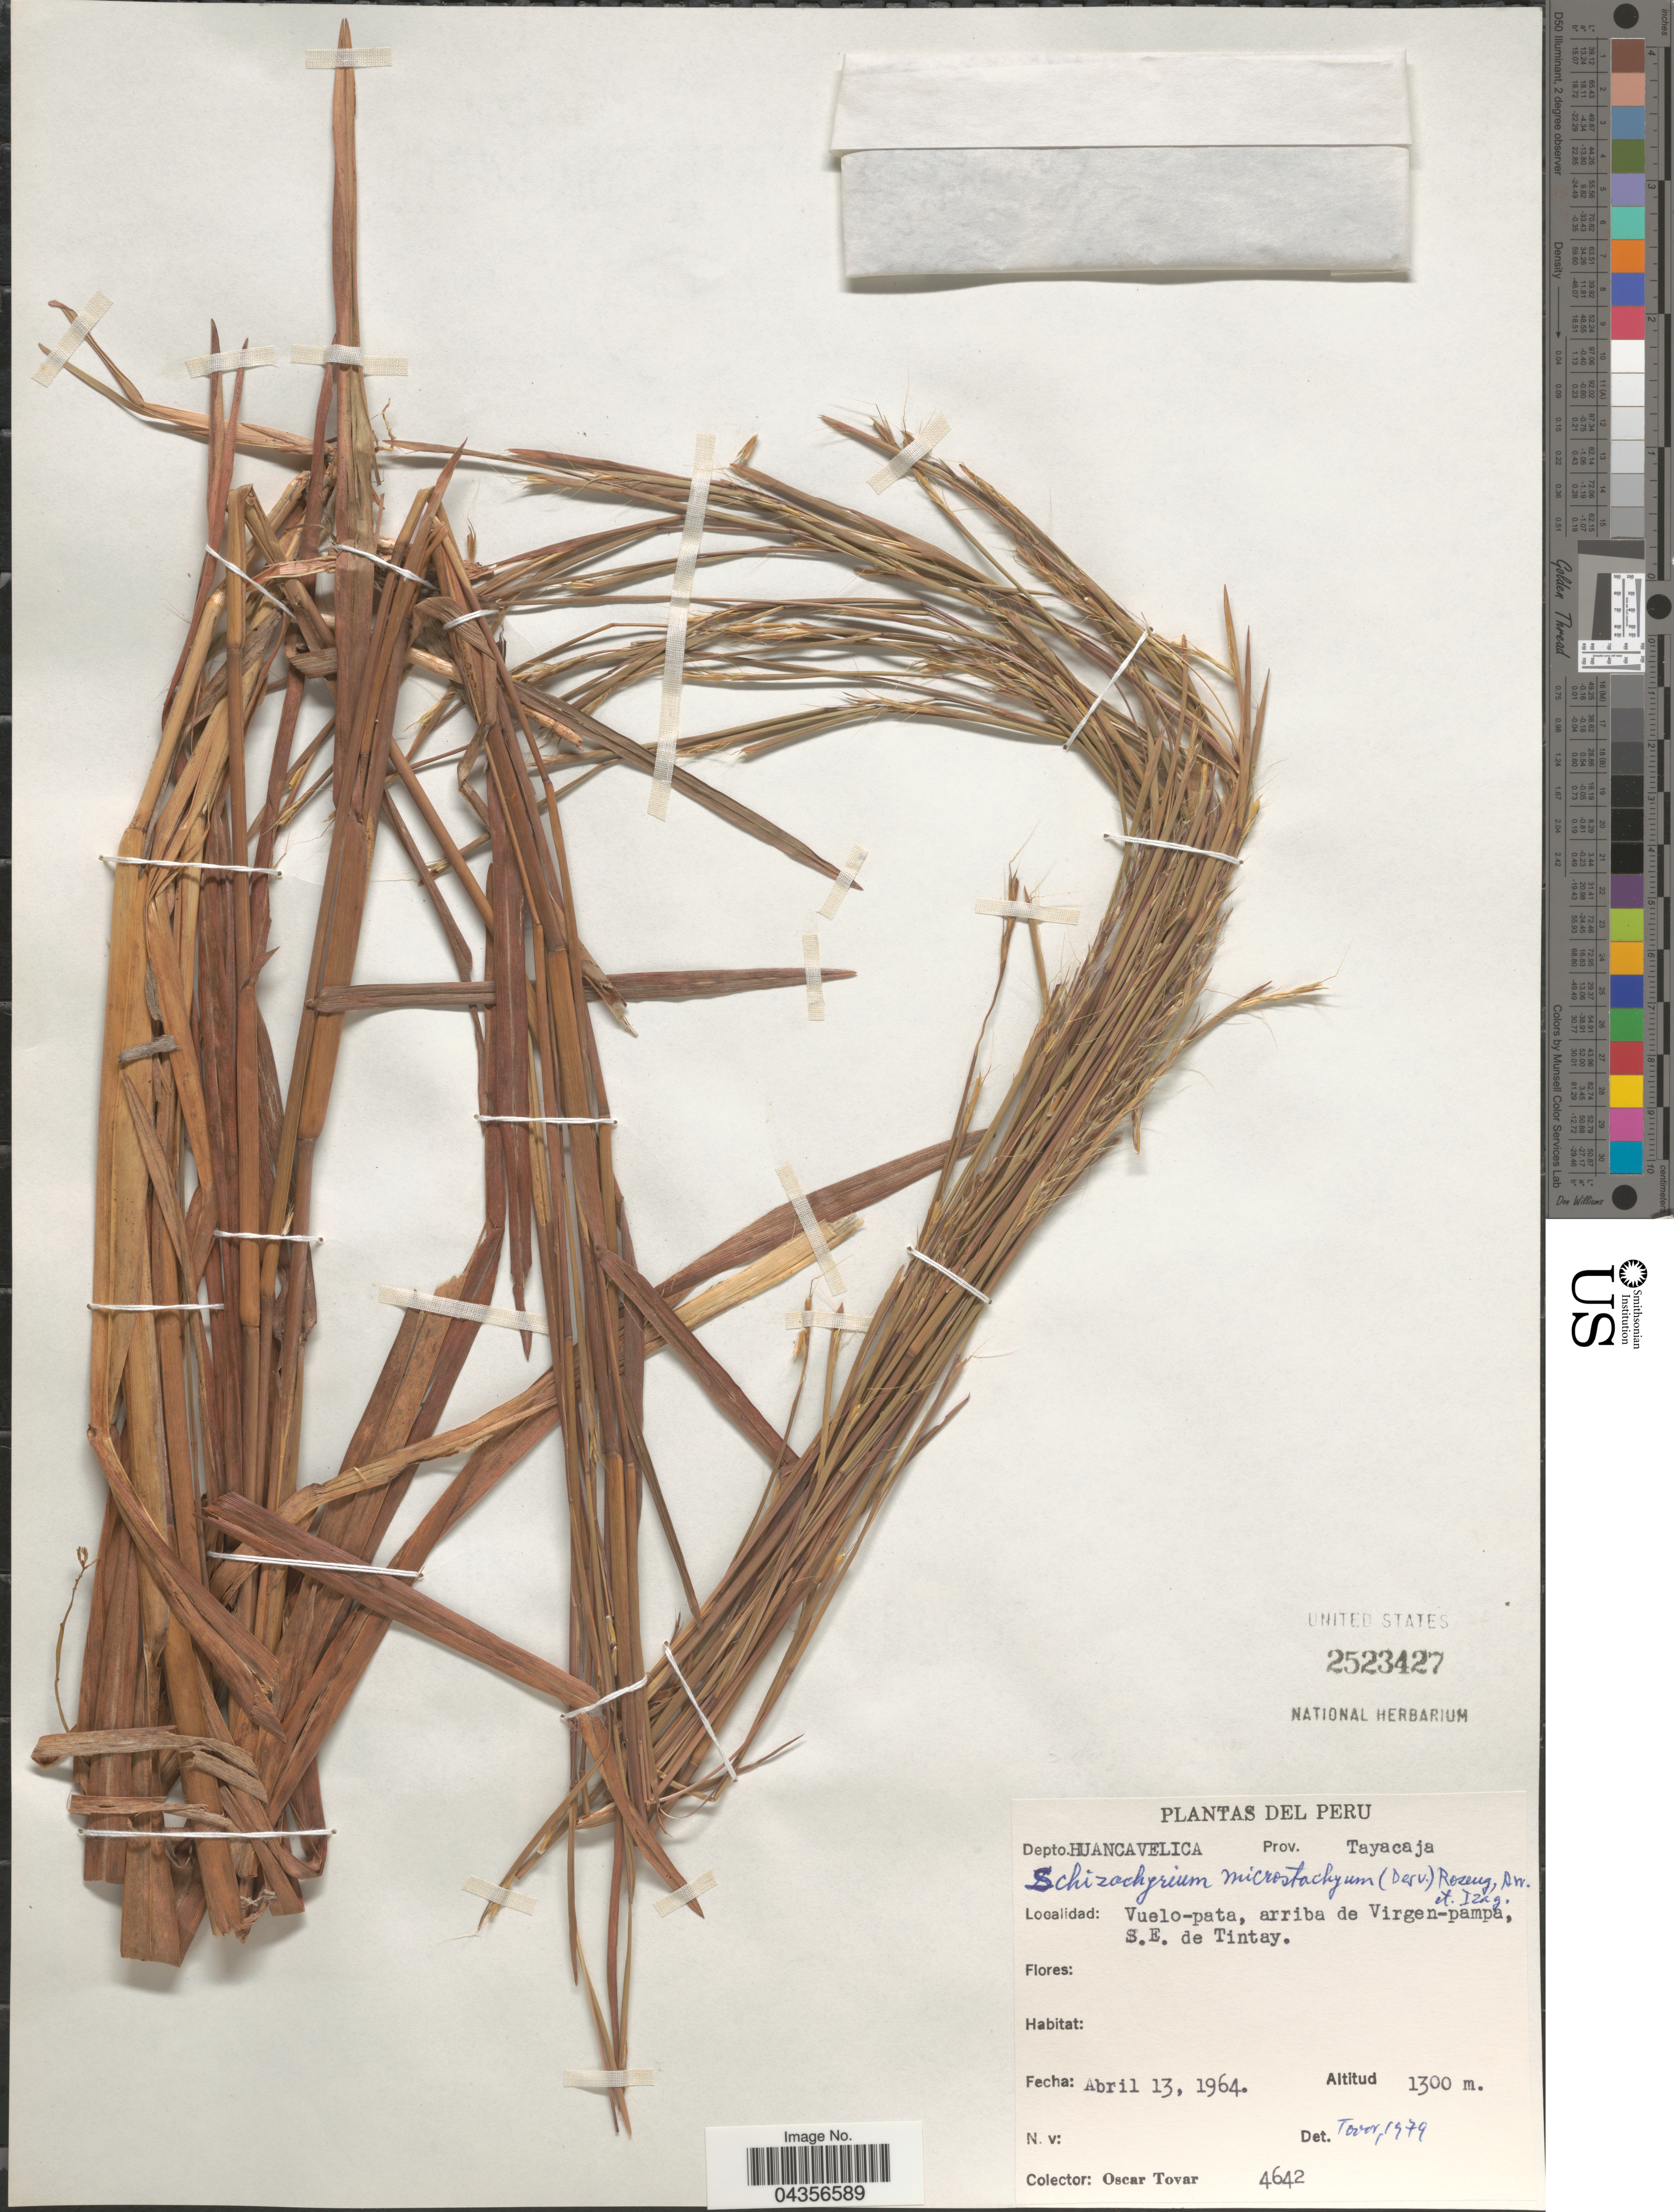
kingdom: Plantae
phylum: Tracheophyta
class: Liliopsida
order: Poales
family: Poaceae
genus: Schizachyrium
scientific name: Schizachyrium microstachyum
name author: (Desv. ex Ham.) Roseng. et al.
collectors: Ó. Tovar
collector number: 4642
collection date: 1964-04-13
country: Peru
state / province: Huancavelica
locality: Depto. Huancavelica. Prov. Tayacaja. Vuelo-pata, arriba de Virgen-pampa, S.E. de Tintay.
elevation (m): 1300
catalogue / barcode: US 2523427